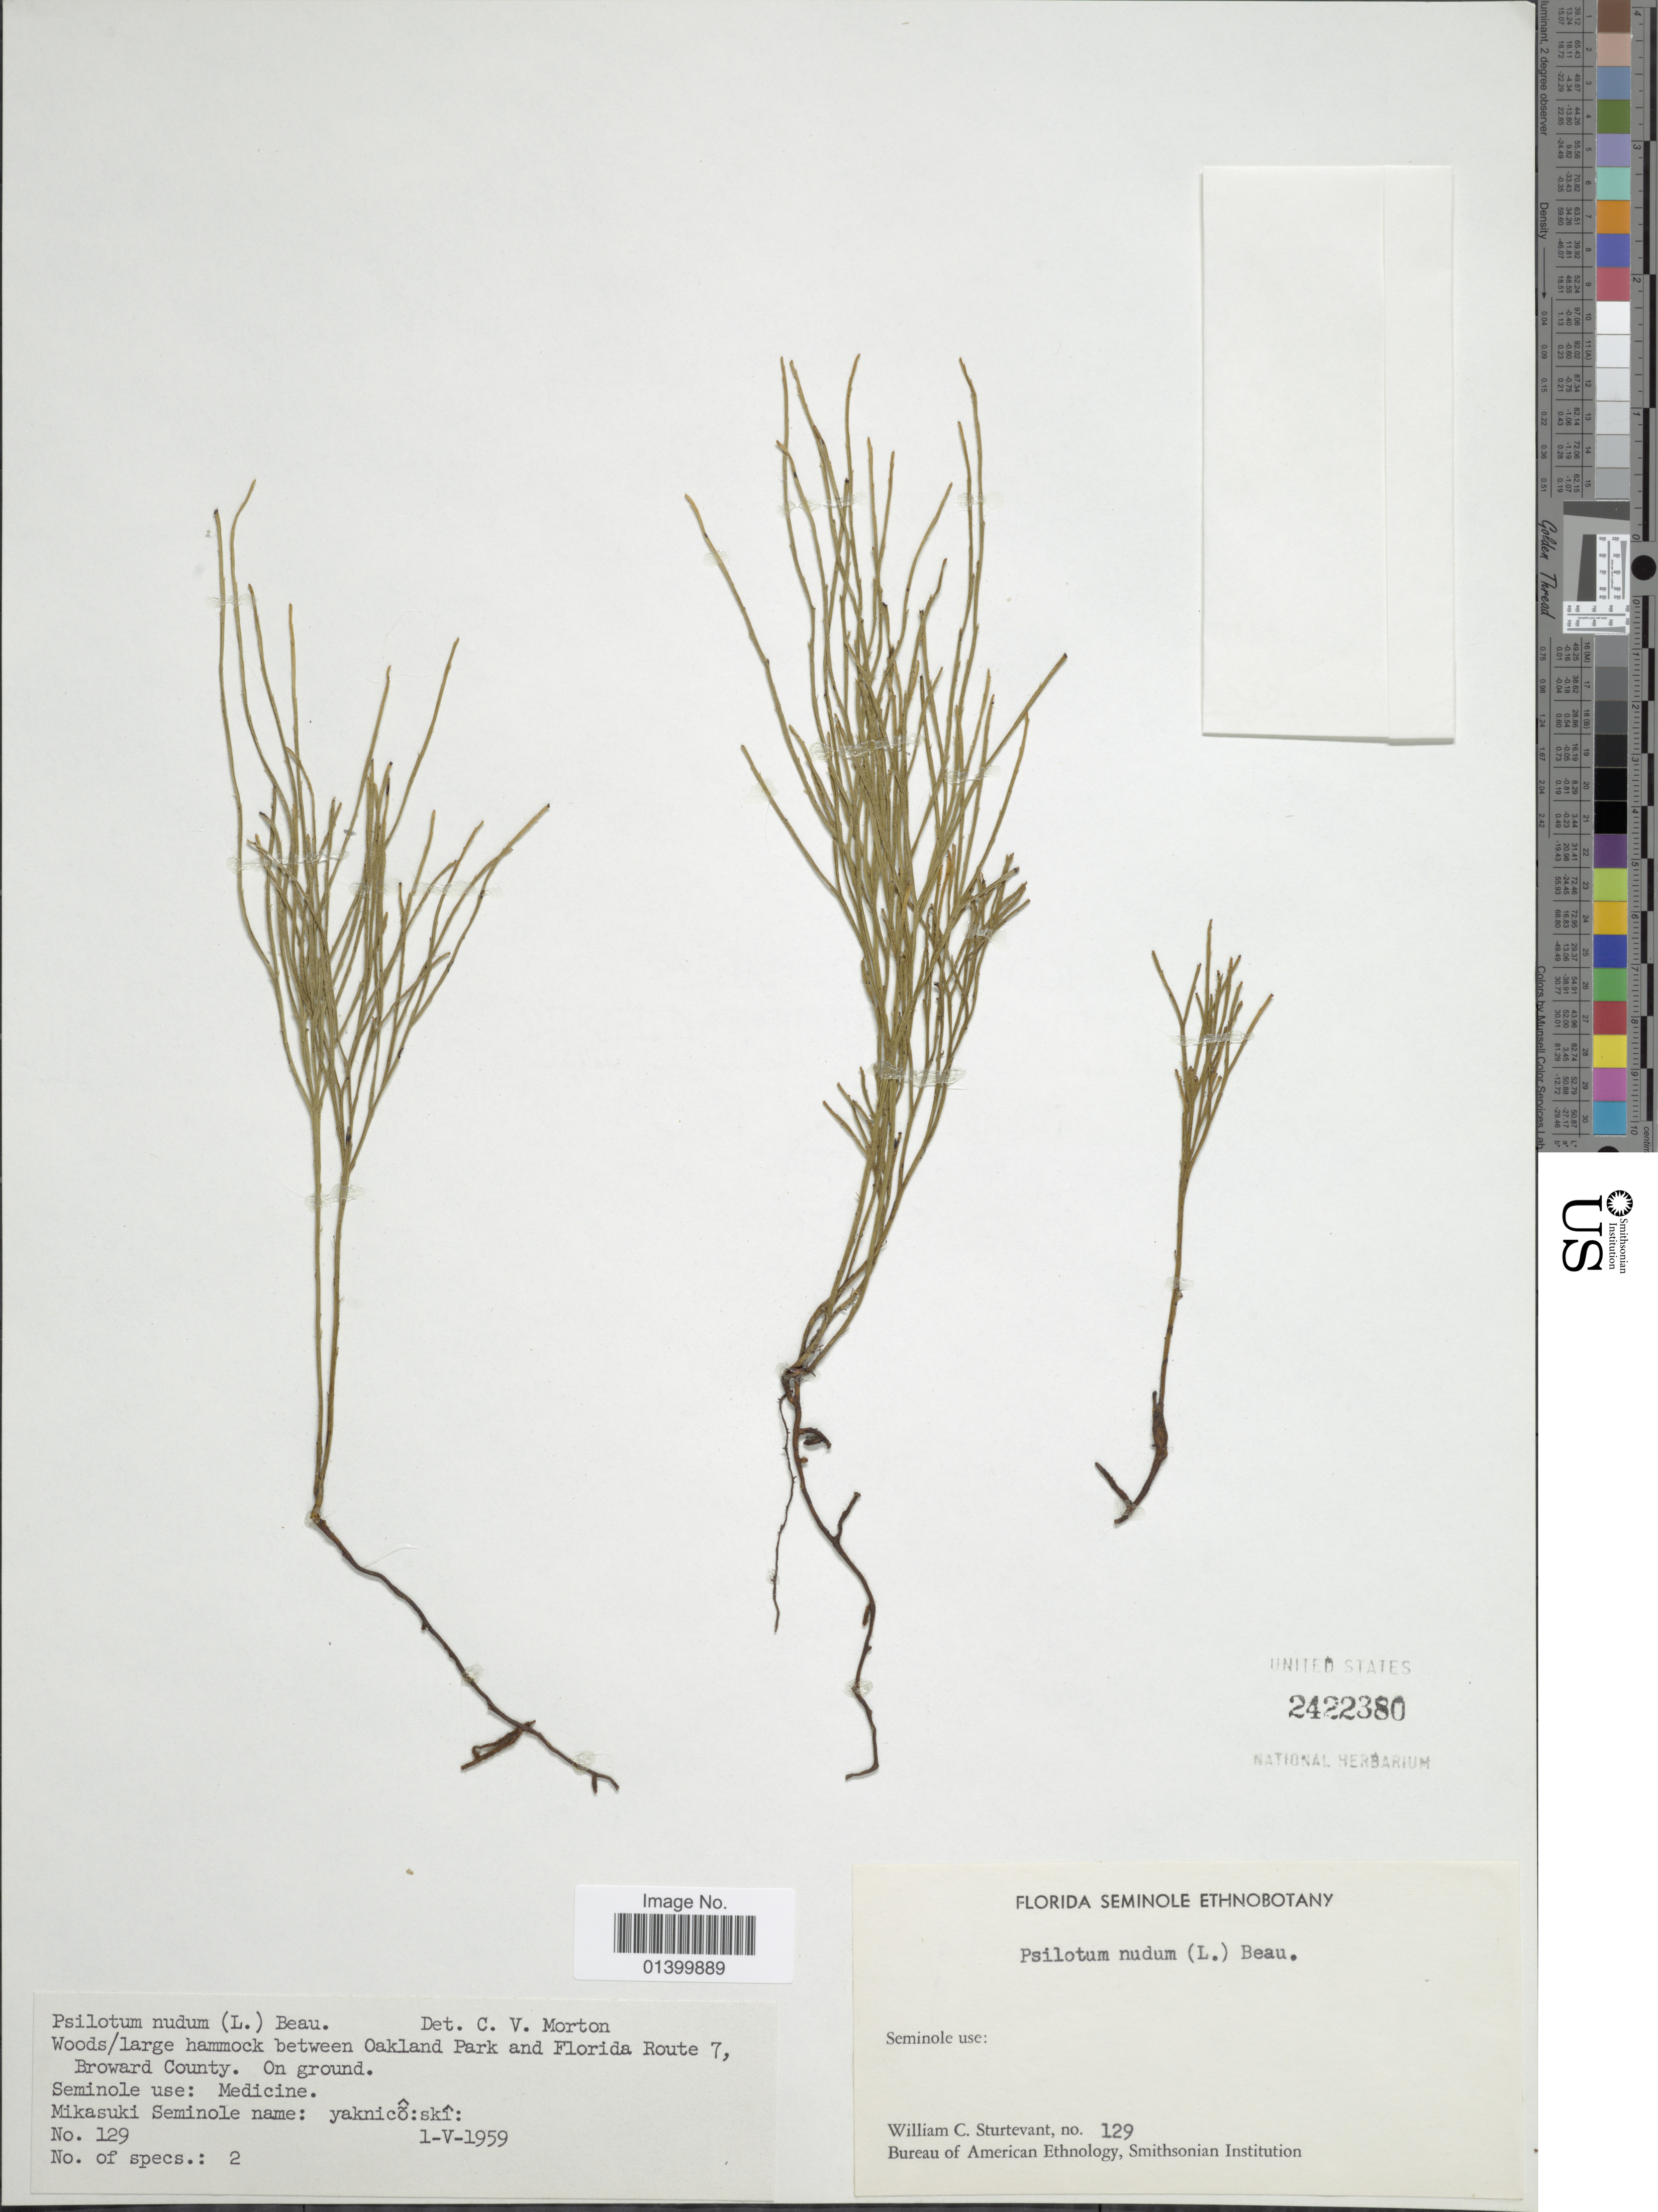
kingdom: Plantae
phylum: Tracheophyta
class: Polypodiopsida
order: Psilotales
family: Psilotaceae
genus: Psilotum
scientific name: Psilotum nudum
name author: (L.) P. Beauv.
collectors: W. Sturtevant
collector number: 129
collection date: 1959-05-01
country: United States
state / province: Florida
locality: Woods/large hammock between Oakland Park and Florida Route 7, Broward County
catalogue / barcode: US 2422380